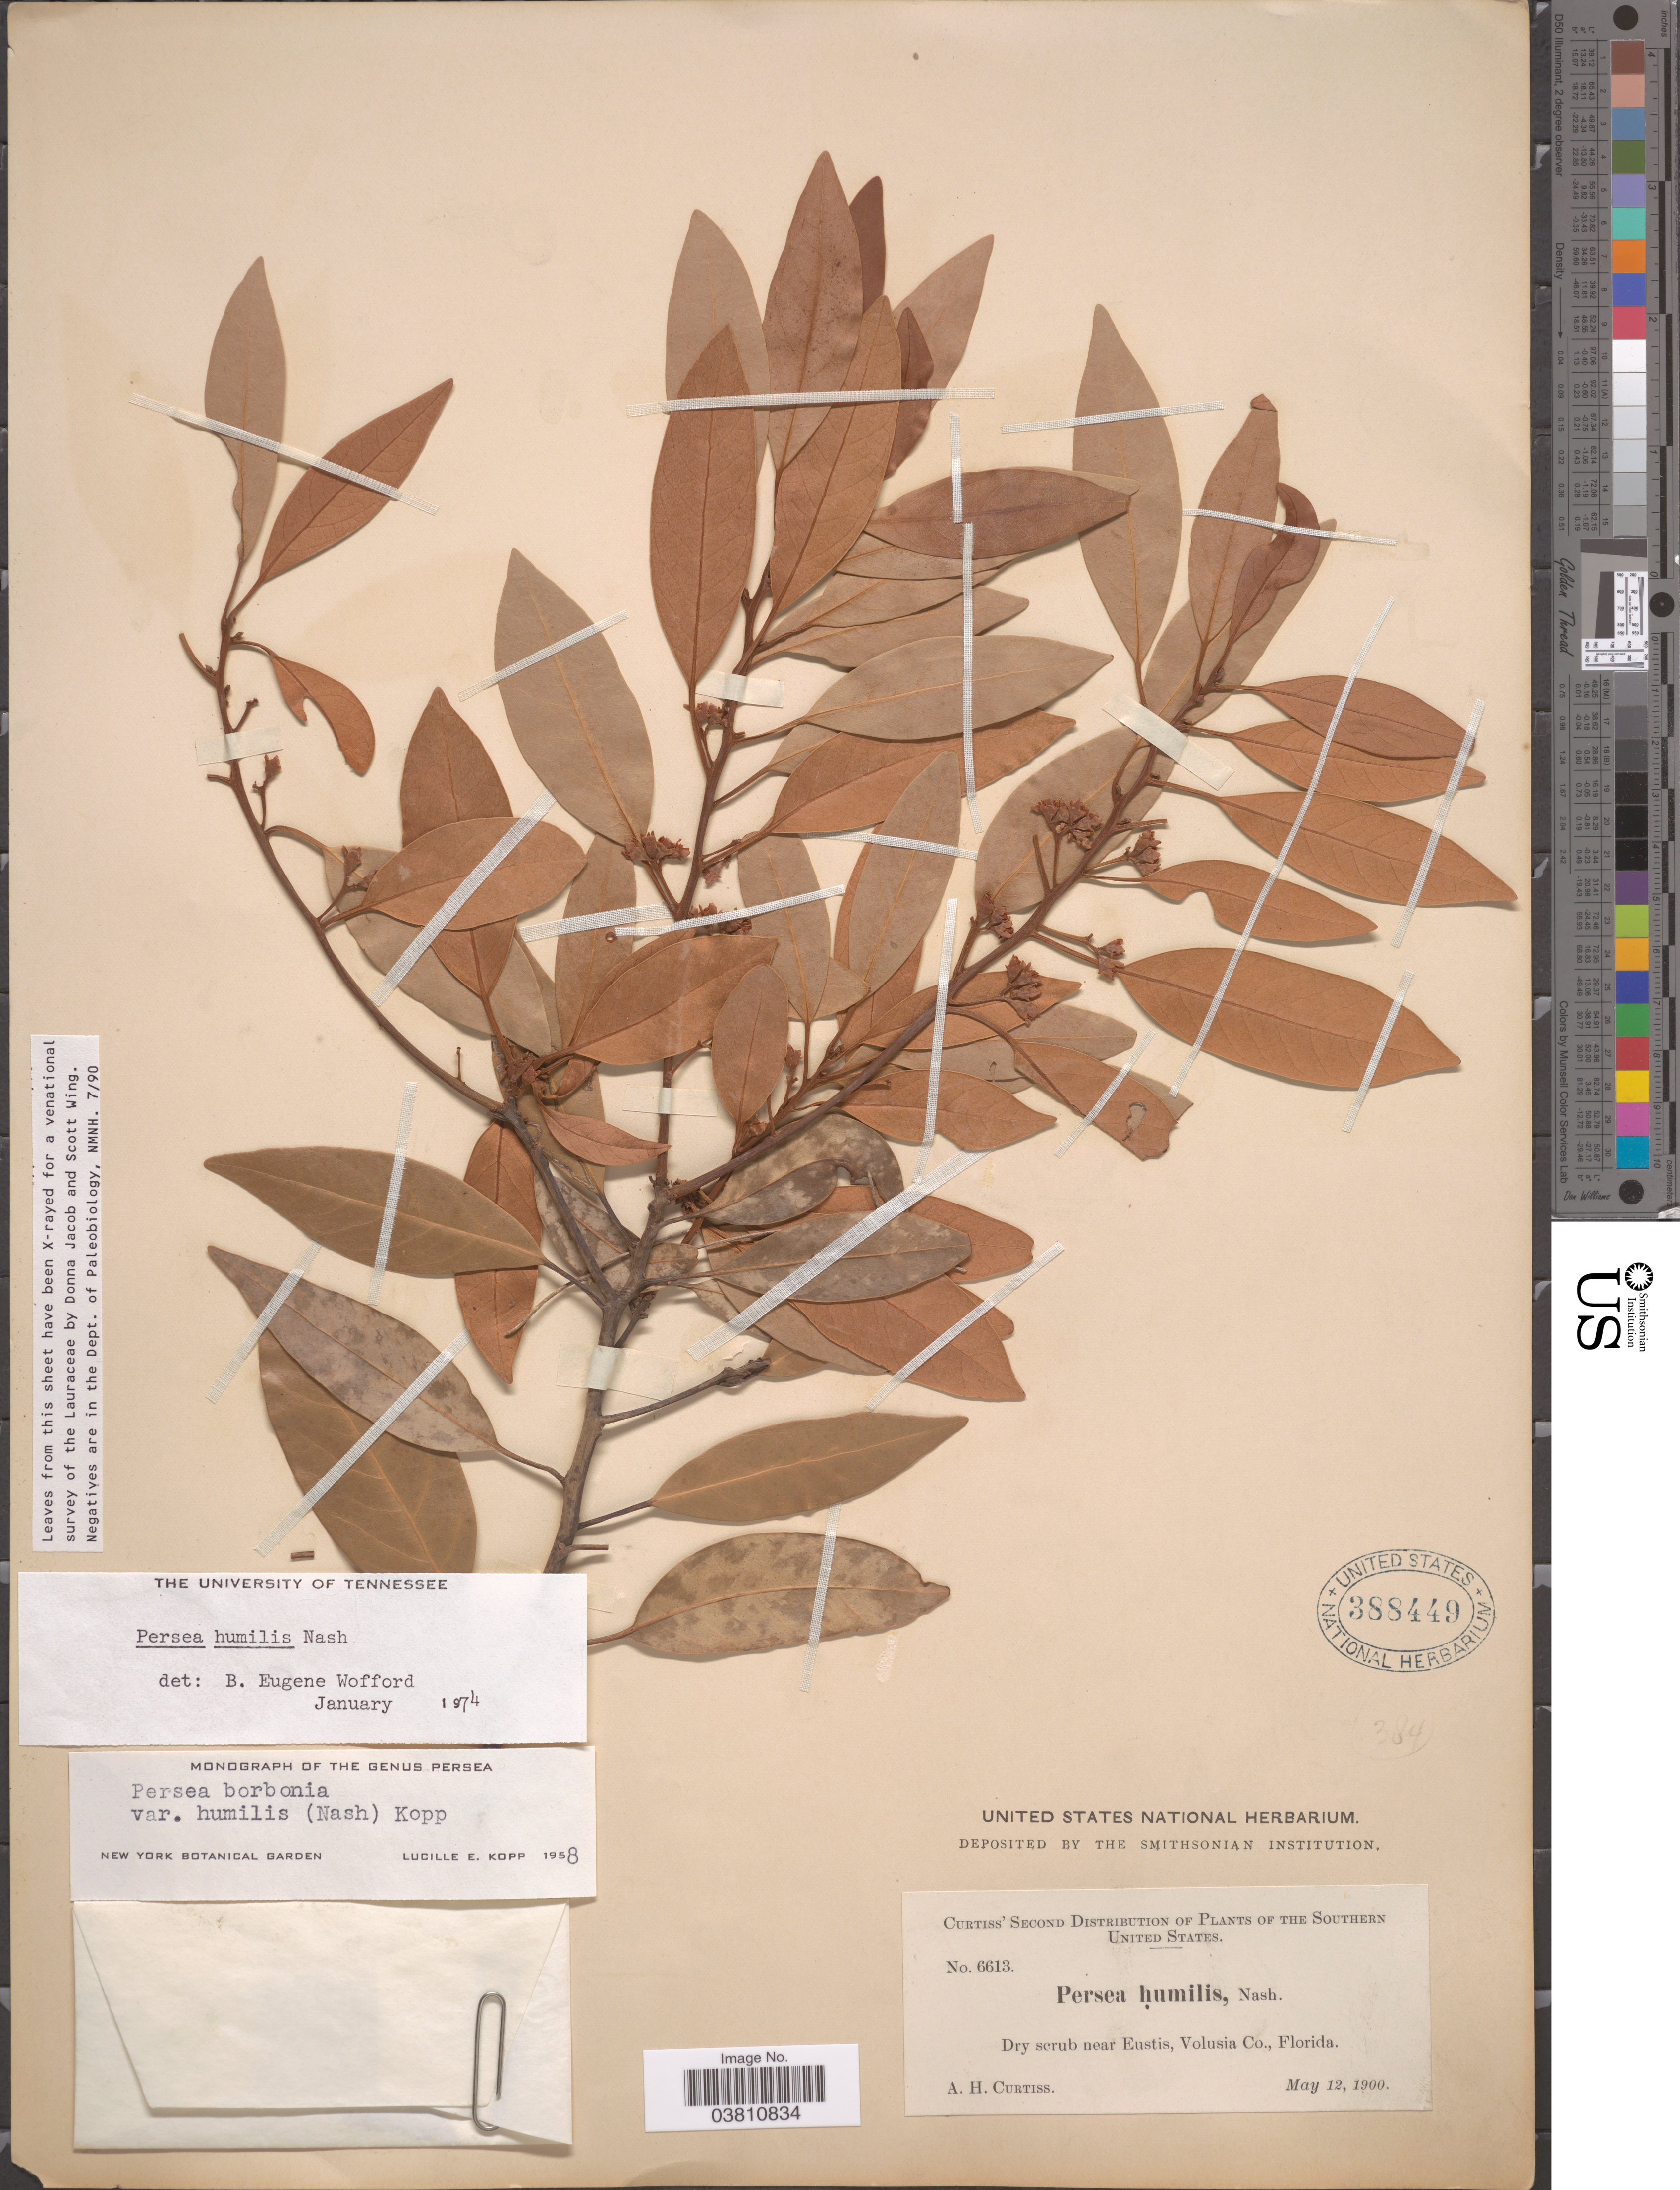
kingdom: Plantae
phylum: Tracheophyta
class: Magnoliopsida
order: Laurales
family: Lauraceae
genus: Persea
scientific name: Persea humilis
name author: Nash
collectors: A. H. Curtiss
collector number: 6613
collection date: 1900-05-12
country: United States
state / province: Florida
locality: The Southern United States. Dry scrub near Eustis, Volusia Co.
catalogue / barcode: US 388449